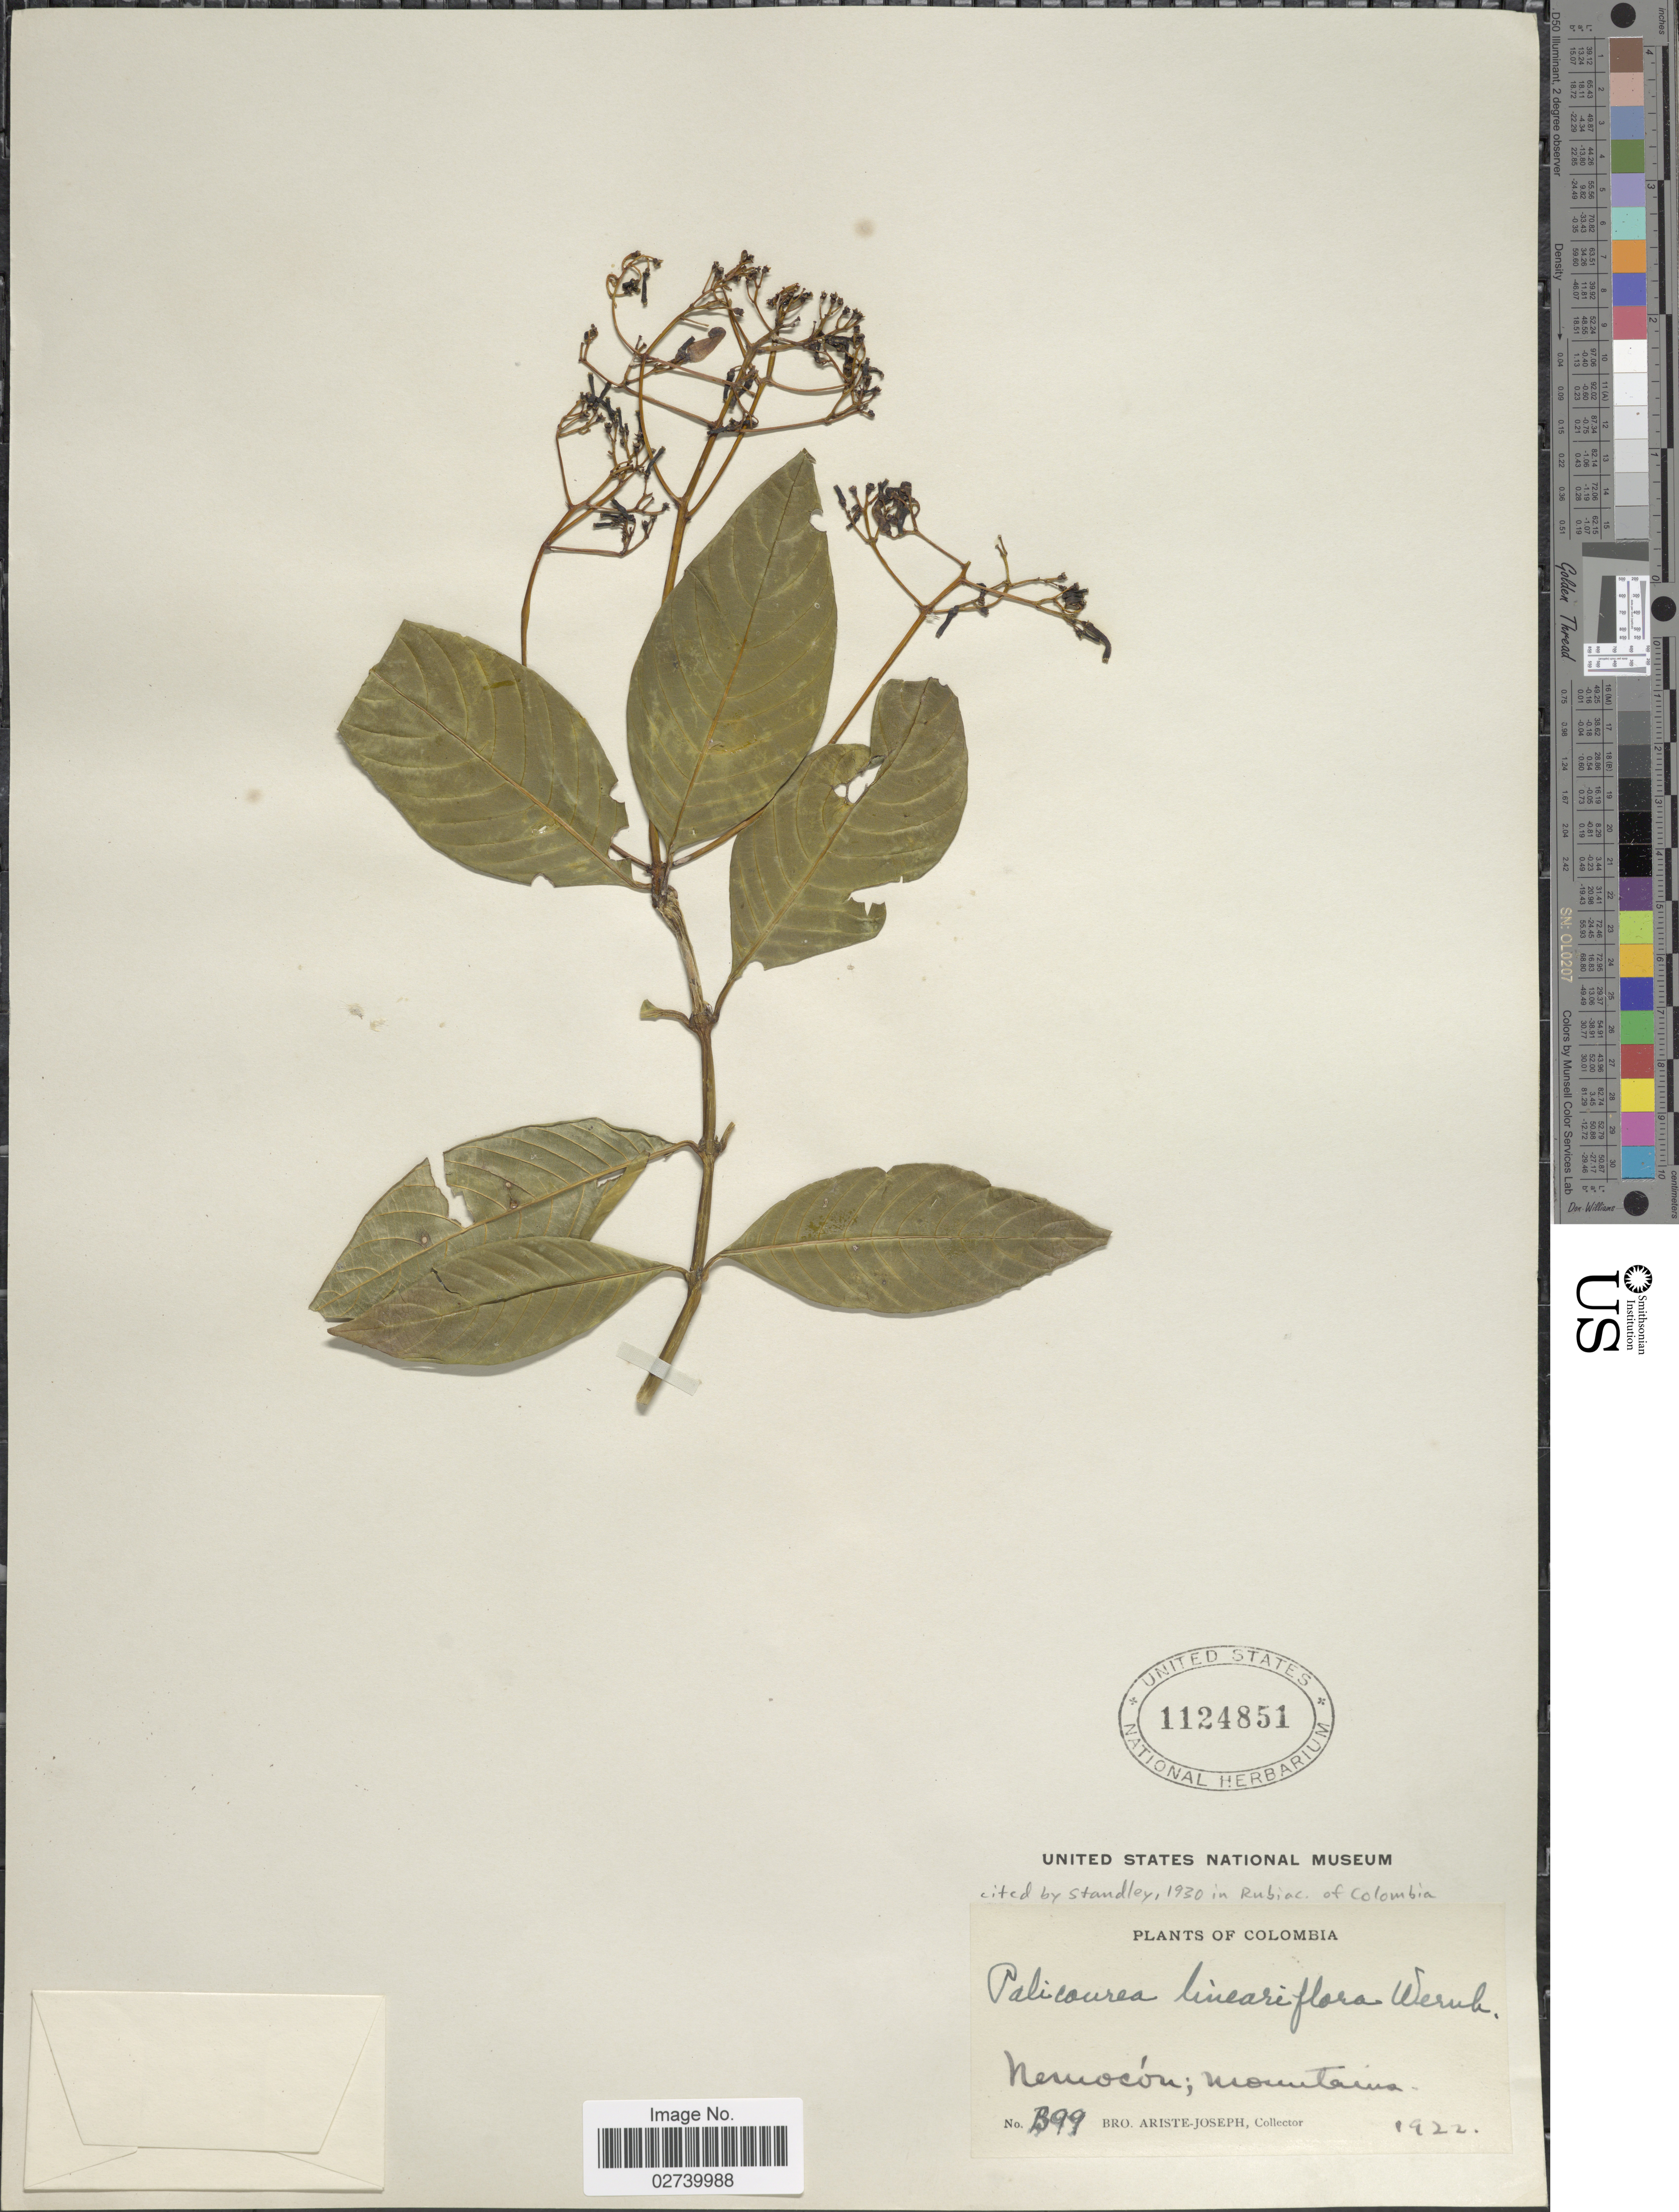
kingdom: Plantae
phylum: Tracheophyta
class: Magnoliopsida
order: Gentianales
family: Rubiaceae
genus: Palicourea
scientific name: Palicourea lineariflora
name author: Wernham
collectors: Bro. Ariste-Joseph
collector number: B99*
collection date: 1922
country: Colombia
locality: Nemocón; mountains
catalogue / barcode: US 1124851